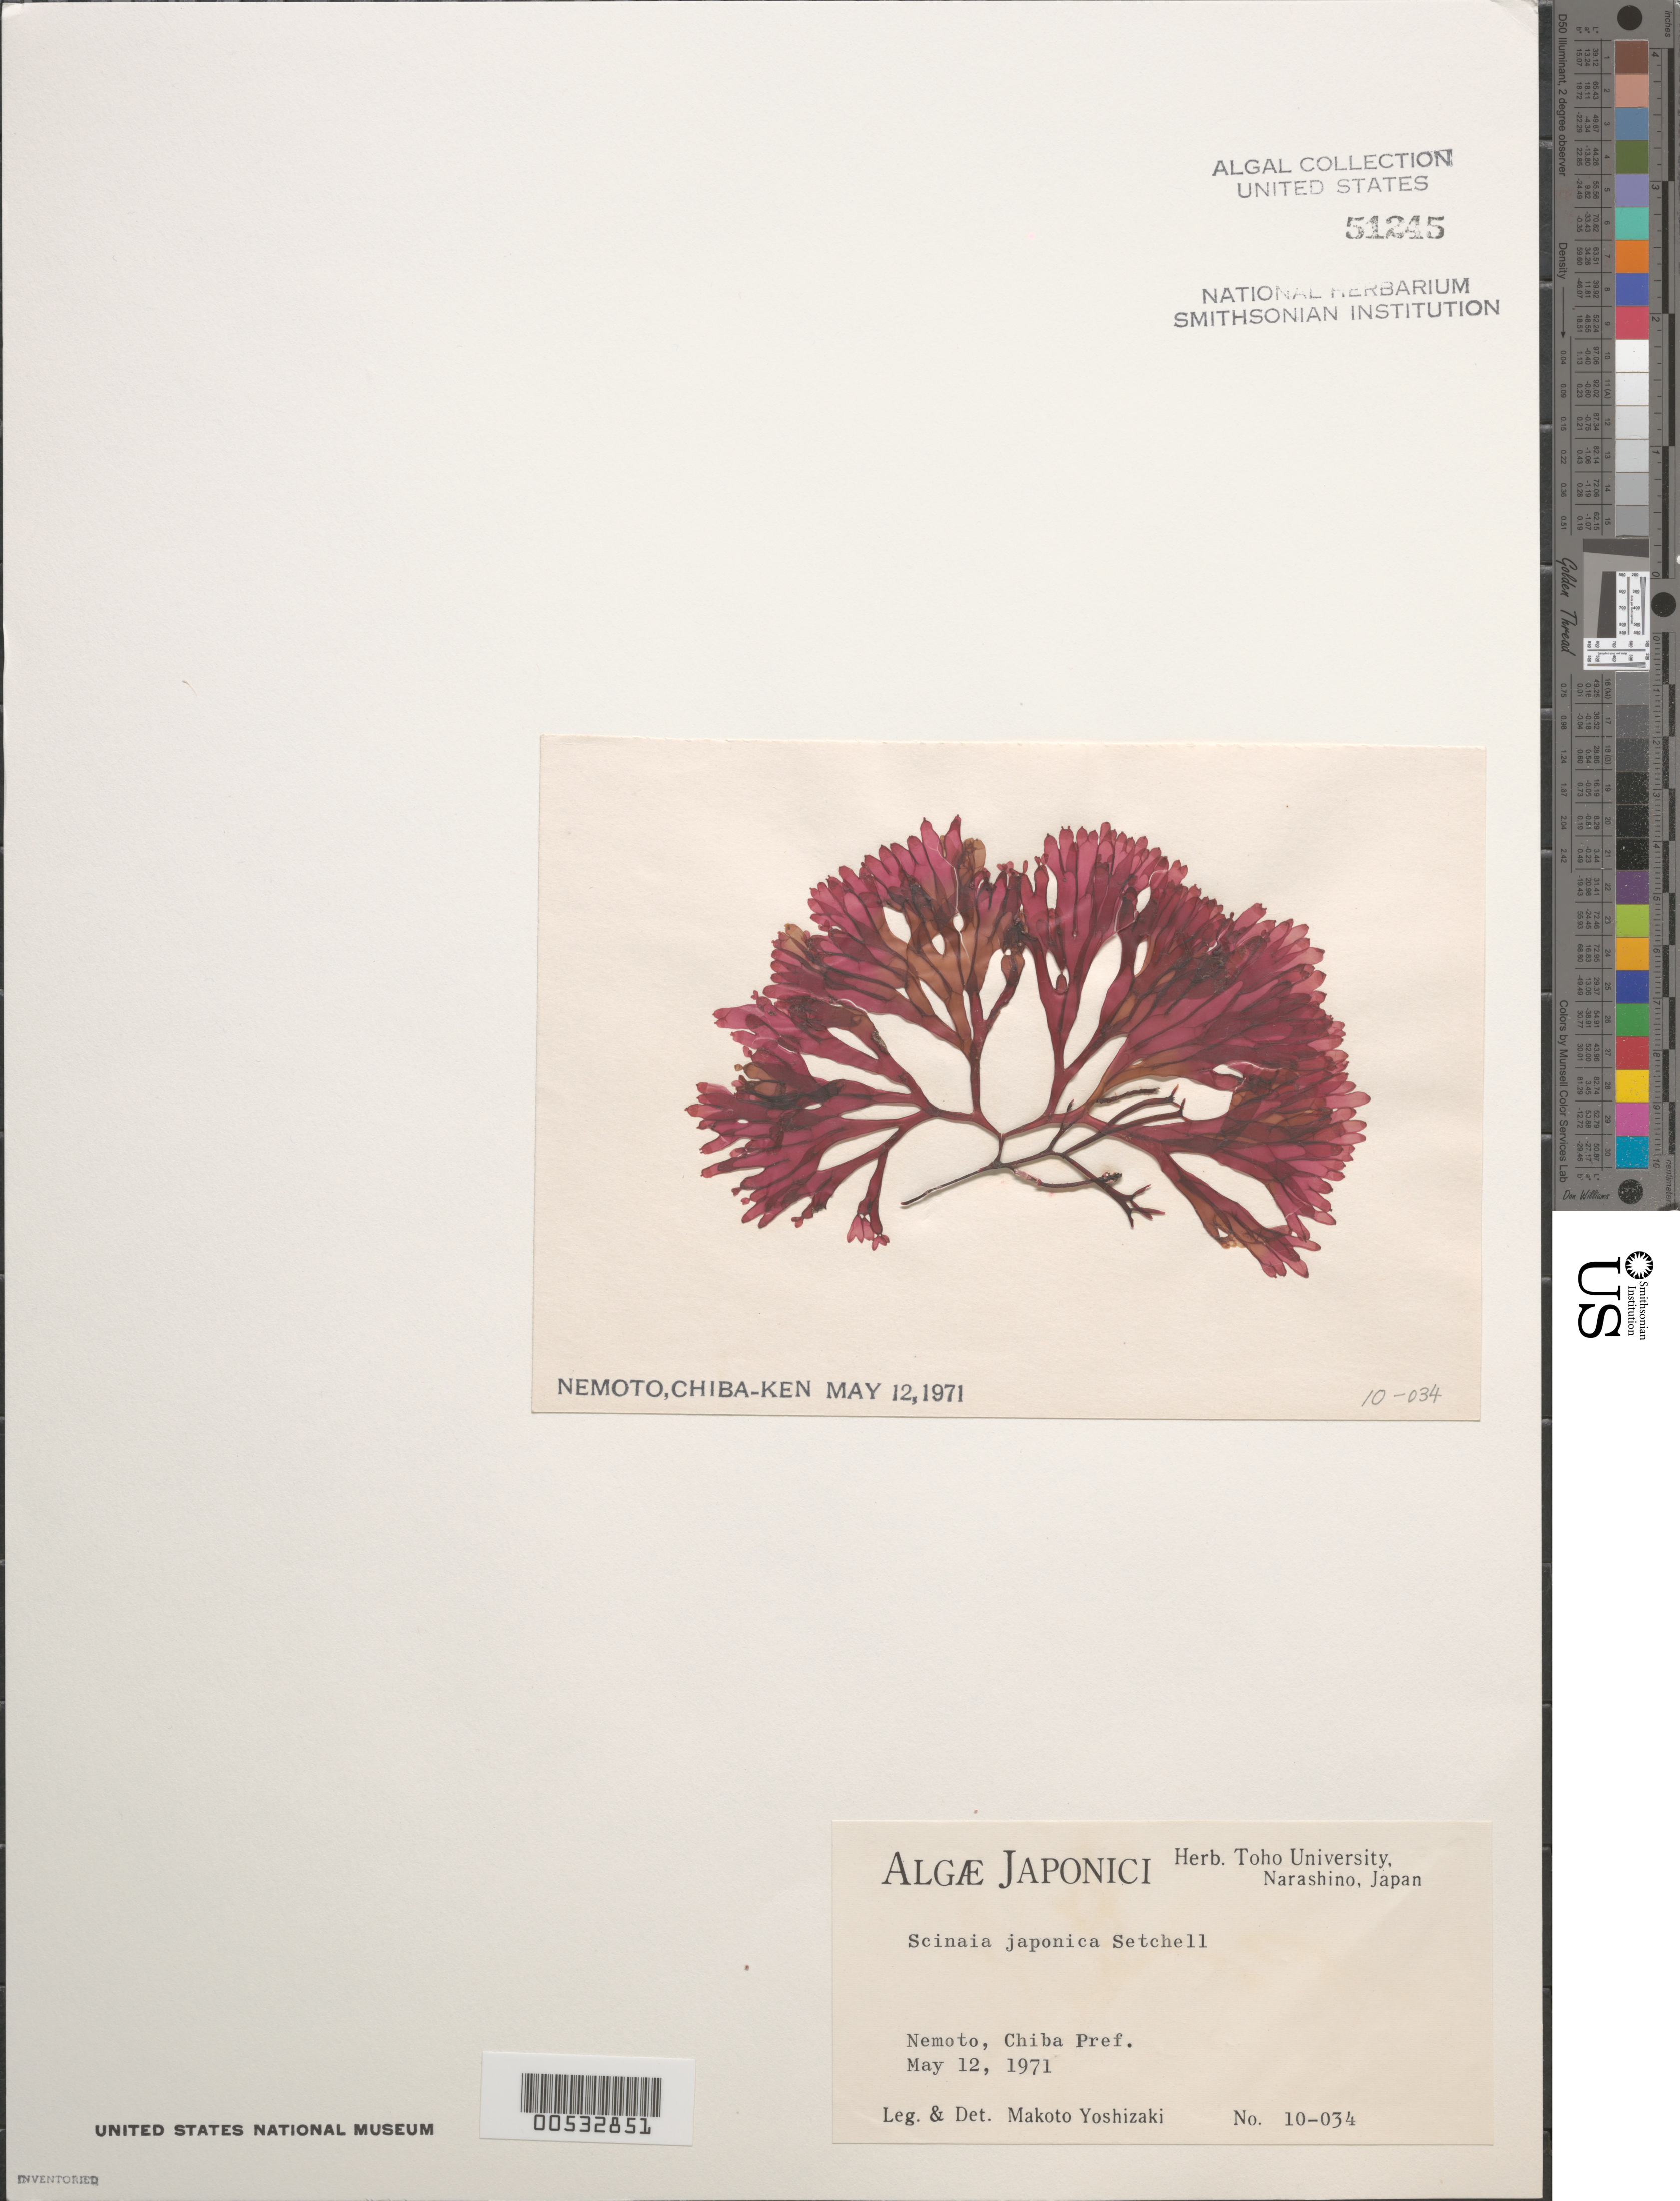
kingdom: Plantae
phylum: Rhodophyta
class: Florideophyceae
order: Nemaliales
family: Scinaiaceae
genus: Scinaia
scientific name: Scinaia japonica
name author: Setch.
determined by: Yoshizaki, M.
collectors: M. Yoshizaki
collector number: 10-034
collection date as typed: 12 May 1971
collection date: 1971-05-12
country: Japan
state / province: Tiba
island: Honshu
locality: Nemoto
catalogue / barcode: US 51245